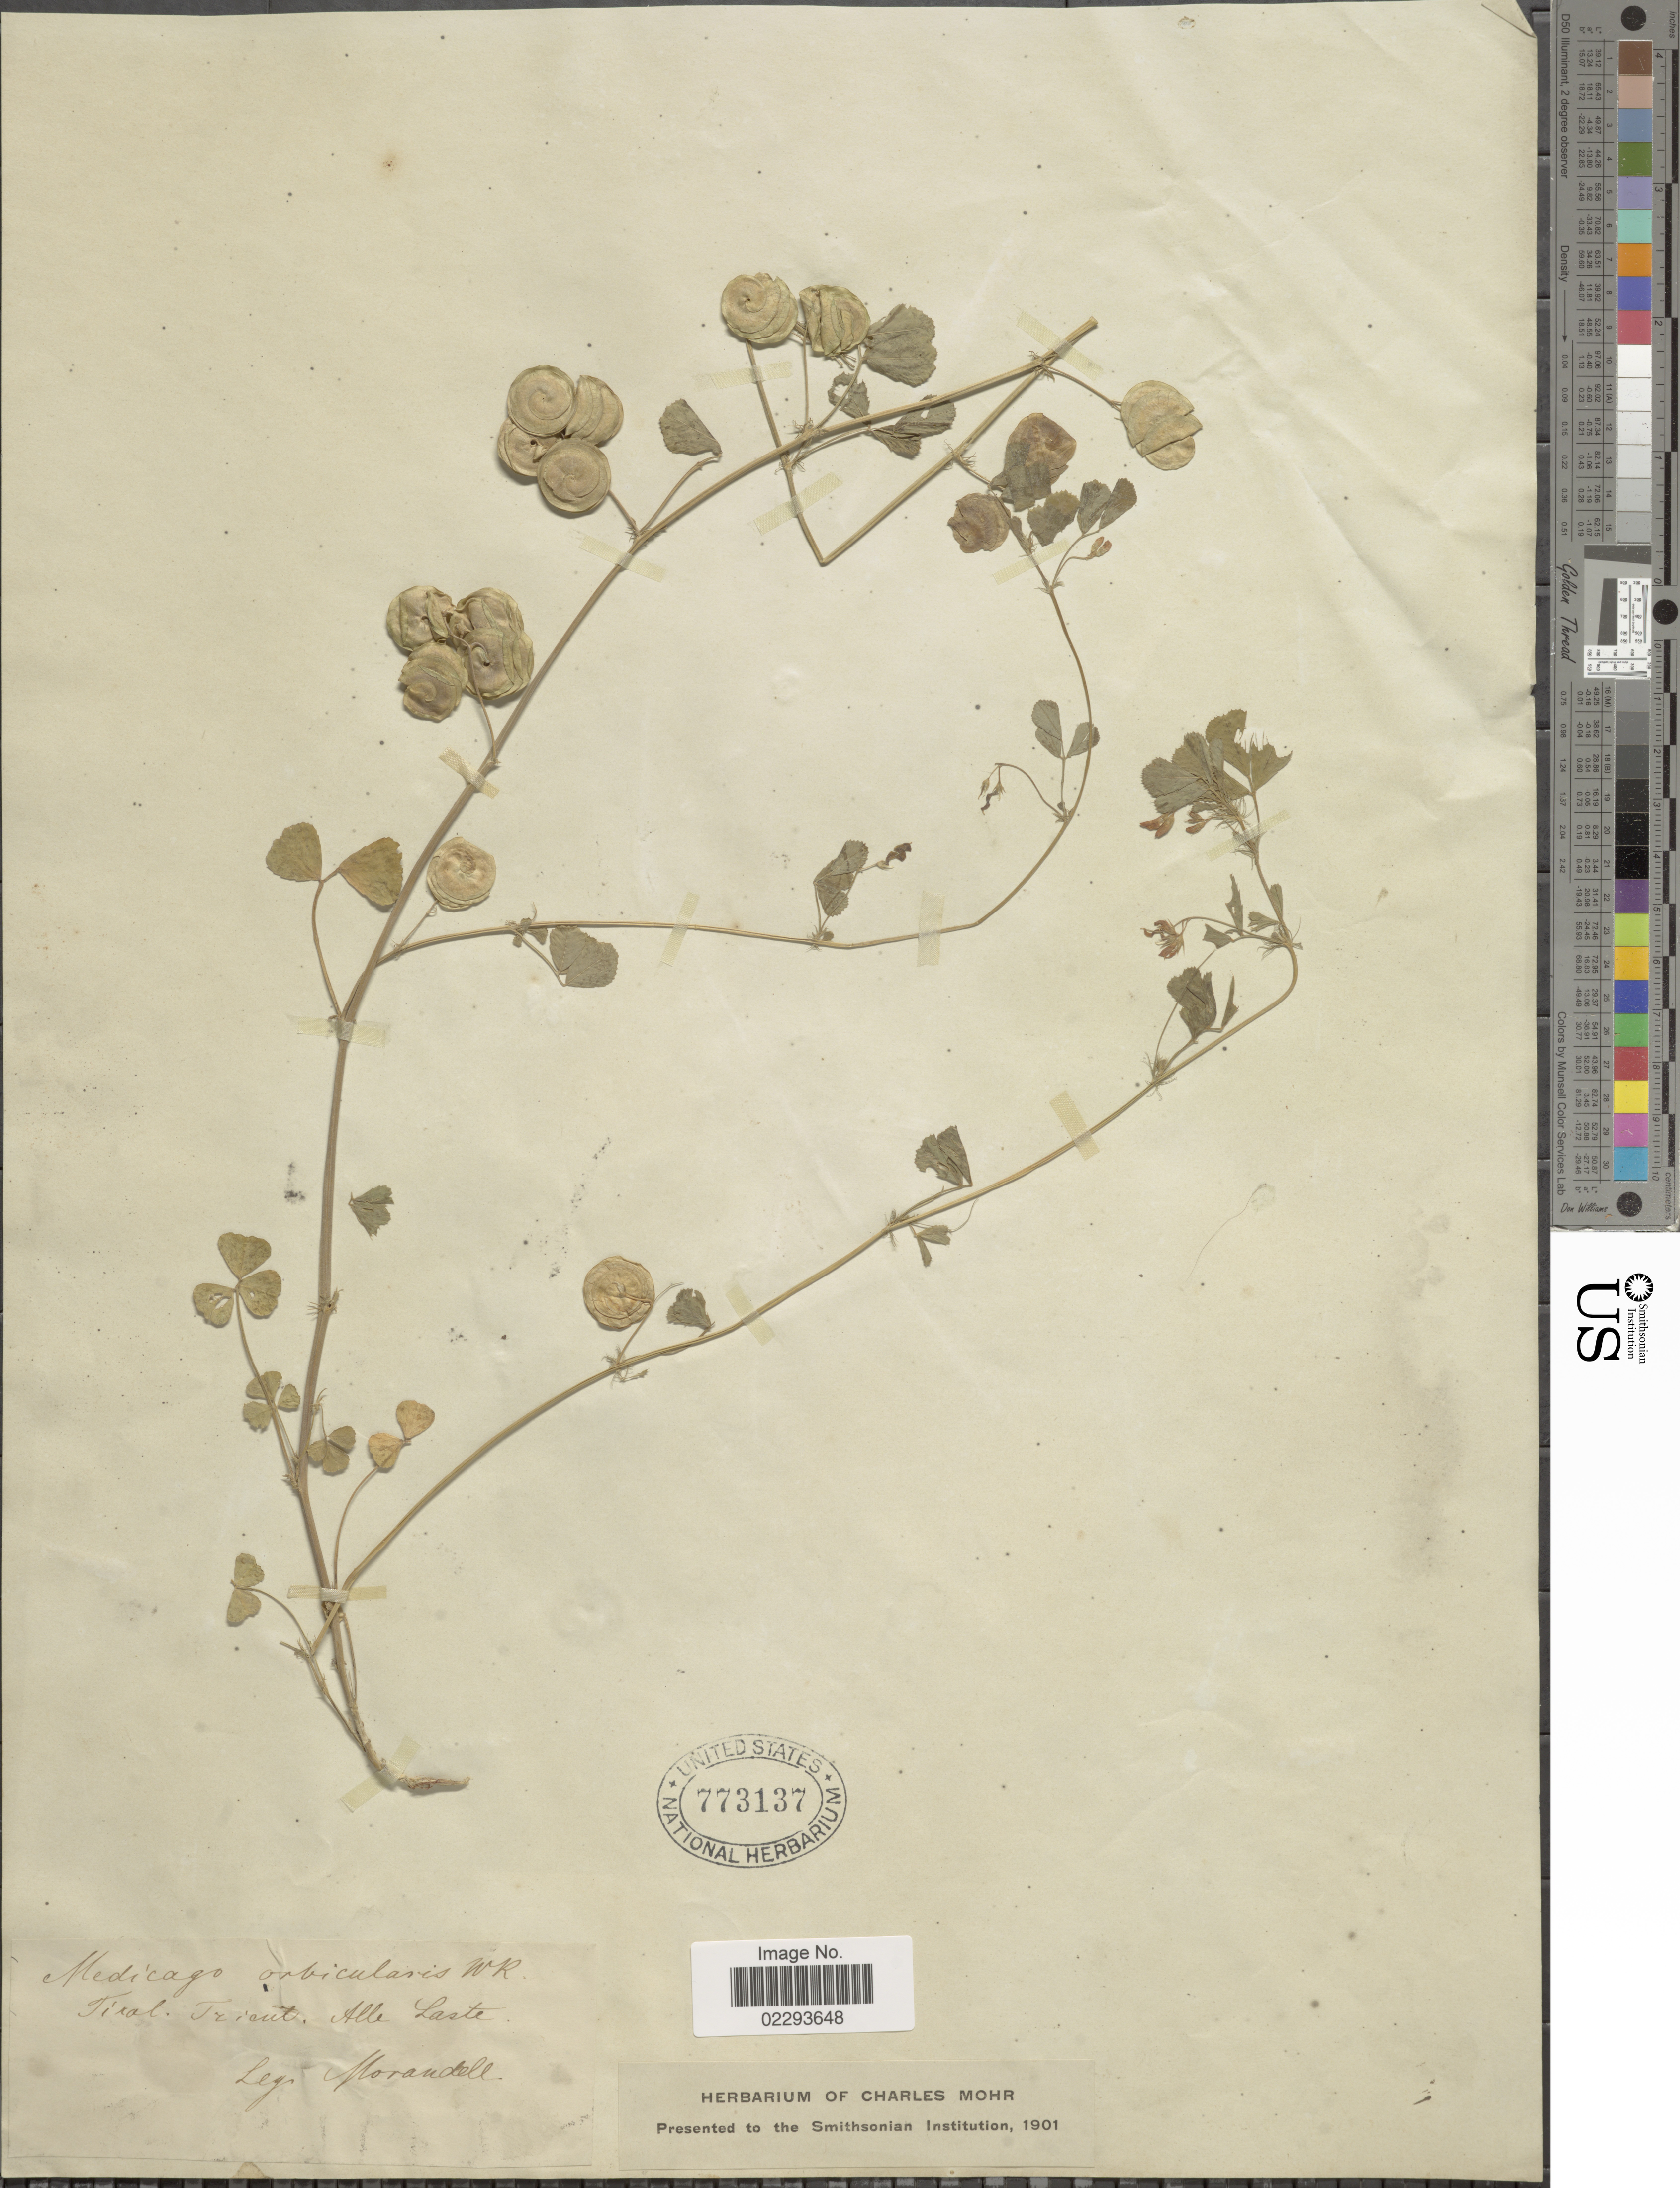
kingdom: Plantae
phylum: Tracheophyta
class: Magnoliopsida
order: Fabales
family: Fabaceae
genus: Medicago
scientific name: Medicago orbicularis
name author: (L.) Bartal.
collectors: Morandell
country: Austria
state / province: Tirol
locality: Tiro. Triaut [interpreted]. Alle Laste.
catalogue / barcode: US 773137